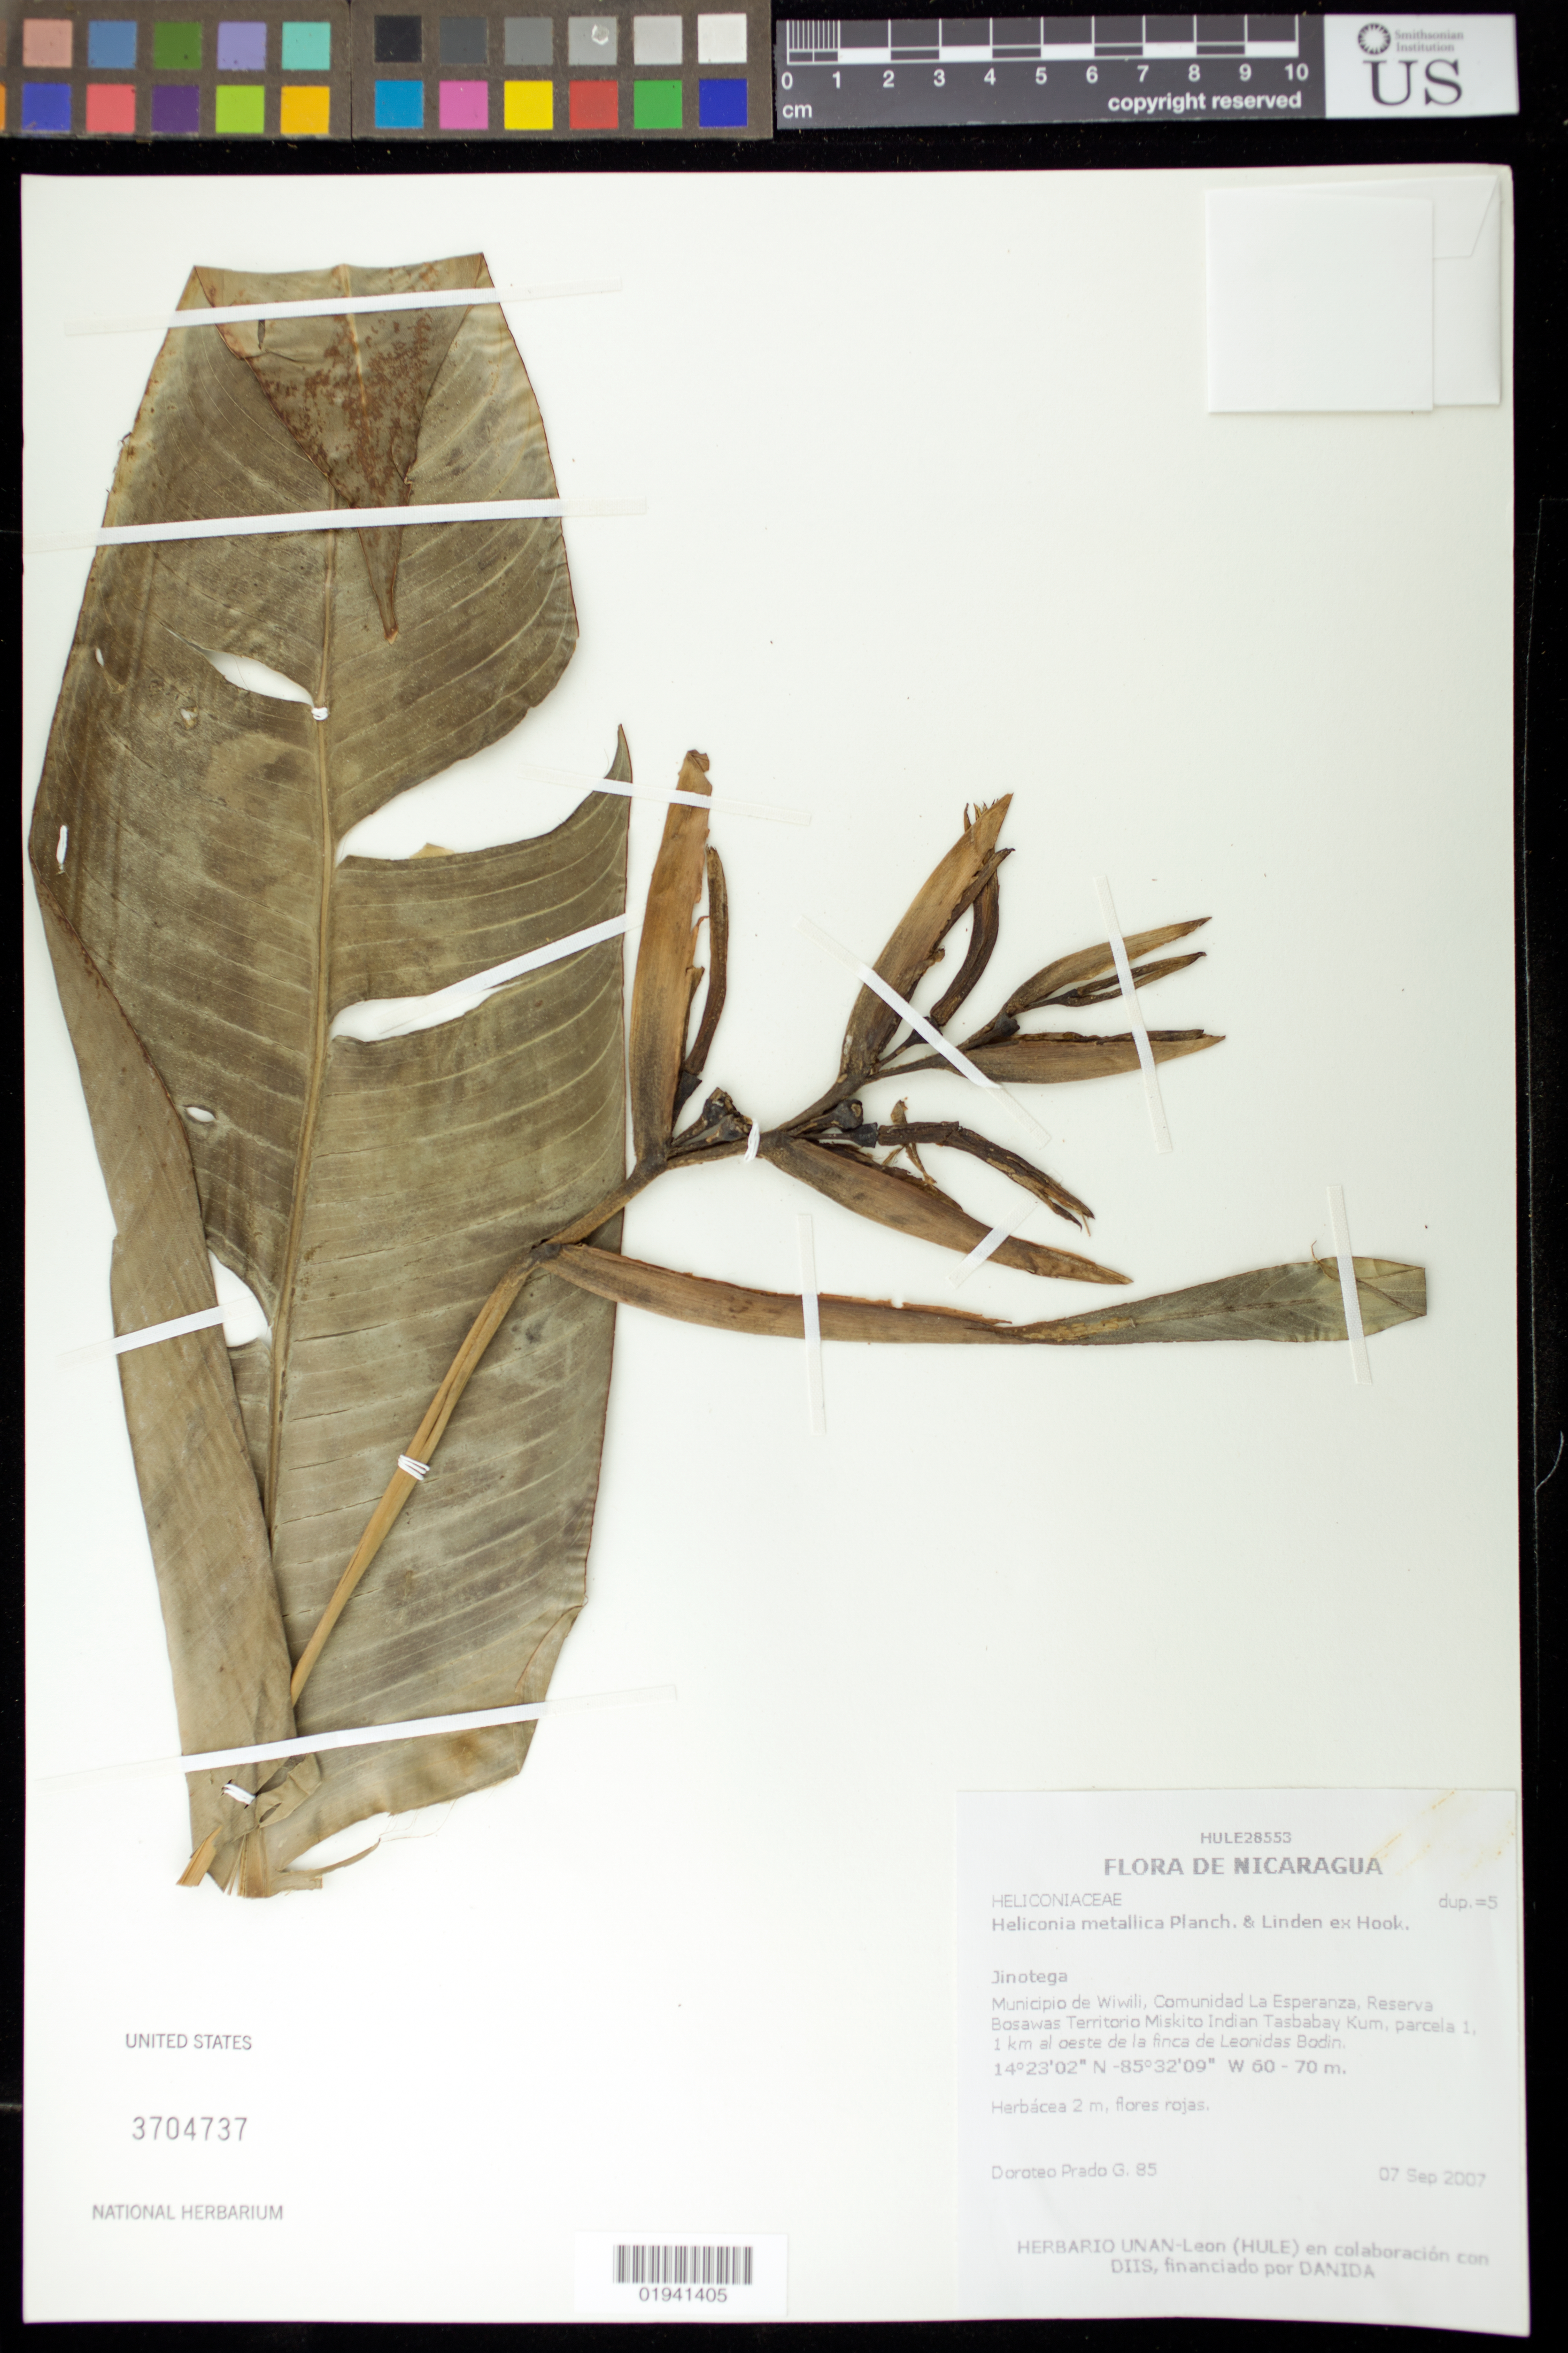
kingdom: Plantae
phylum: Tracheophyta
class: Liliopsida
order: Zingiberales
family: Heliconiaceae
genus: Heliconia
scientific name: Heliconia metallica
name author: Planch. & Linden ex Hook.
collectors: D. Prado G.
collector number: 85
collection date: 2007-09-07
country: Nicaragua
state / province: Jinotega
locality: Municipio de Wiwili, Comunidad La Esperanza, Reserva Bosawas Territorio Miskito Indian Tasbabay Kum, parcela 1, 1 km a oeste de la finca de Leonidas Bodin.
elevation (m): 60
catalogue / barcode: US 3704737